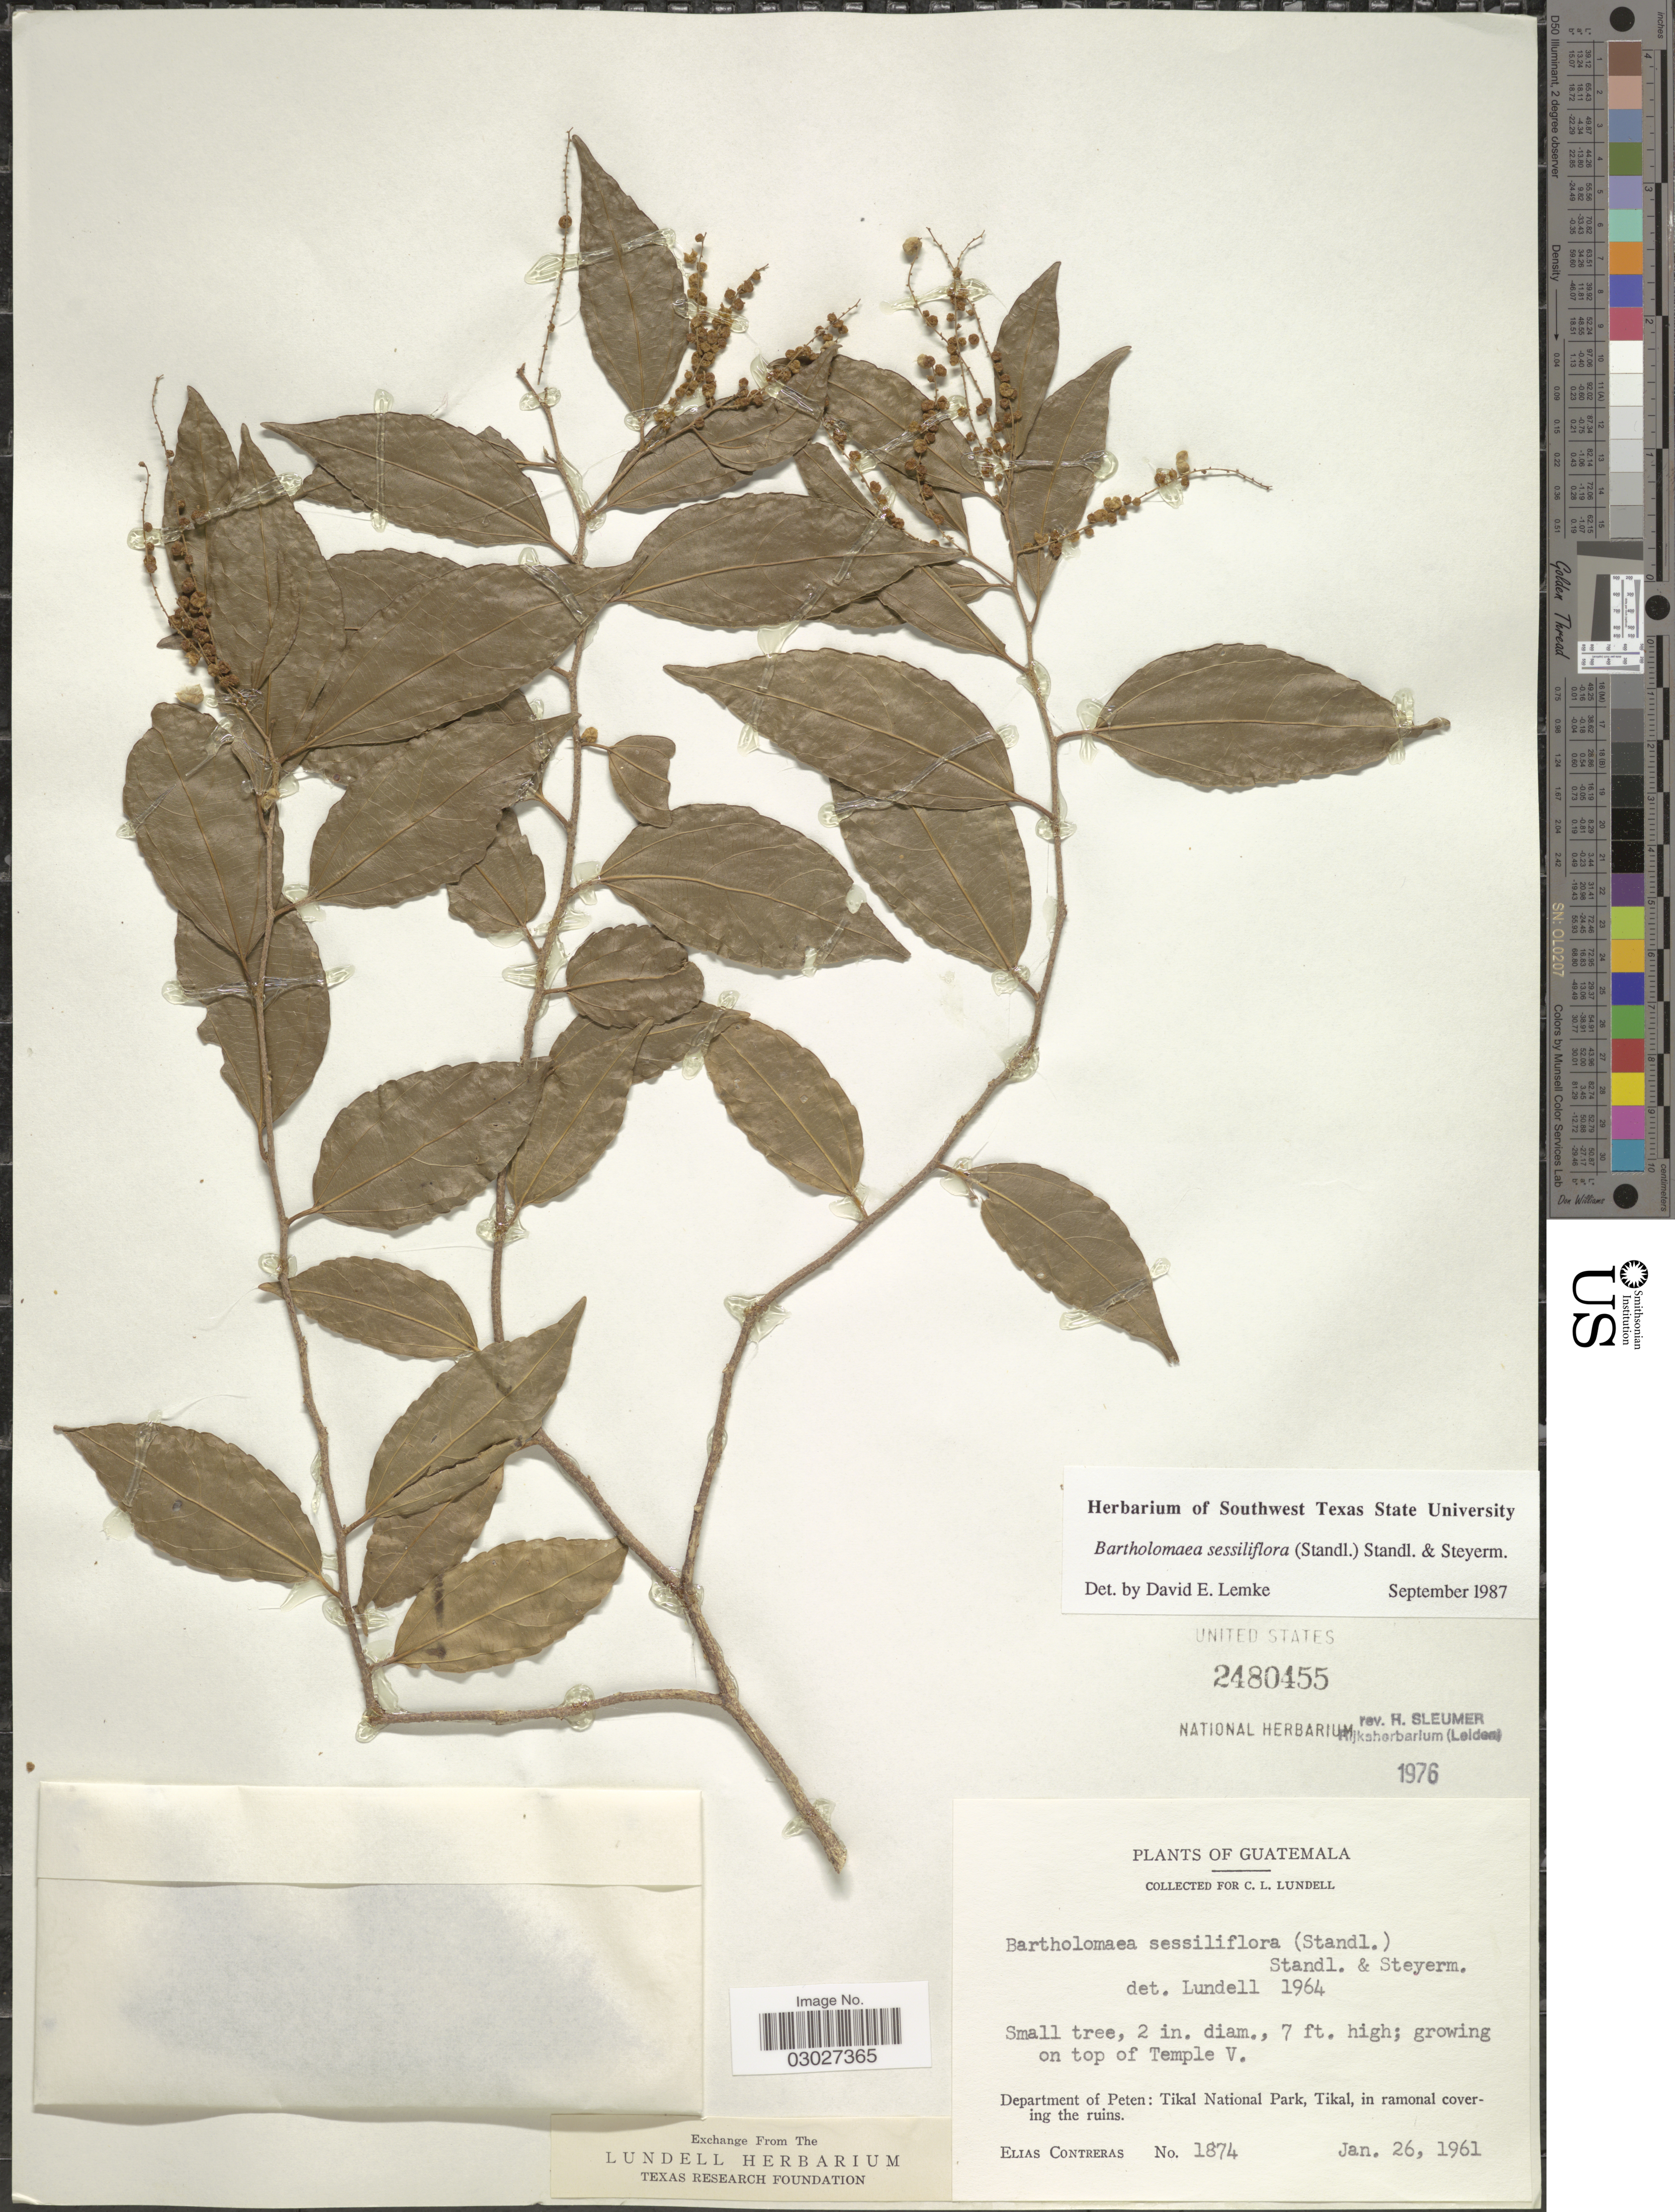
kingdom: Plantae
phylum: Tracheophyta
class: Magnoliopsida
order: Malpighiales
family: Salicaceae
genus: Bartholomaea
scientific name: Bartholomaea sessiliflora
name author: (Standl.) Standl. & Steyerm.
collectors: E. Contreras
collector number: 1874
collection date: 1961-01-26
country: Guatemala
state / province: El Petén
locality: Department of Peten: Tikal National Park, Tikal, in ramonal covering the ruins.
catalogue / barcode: US 2480455